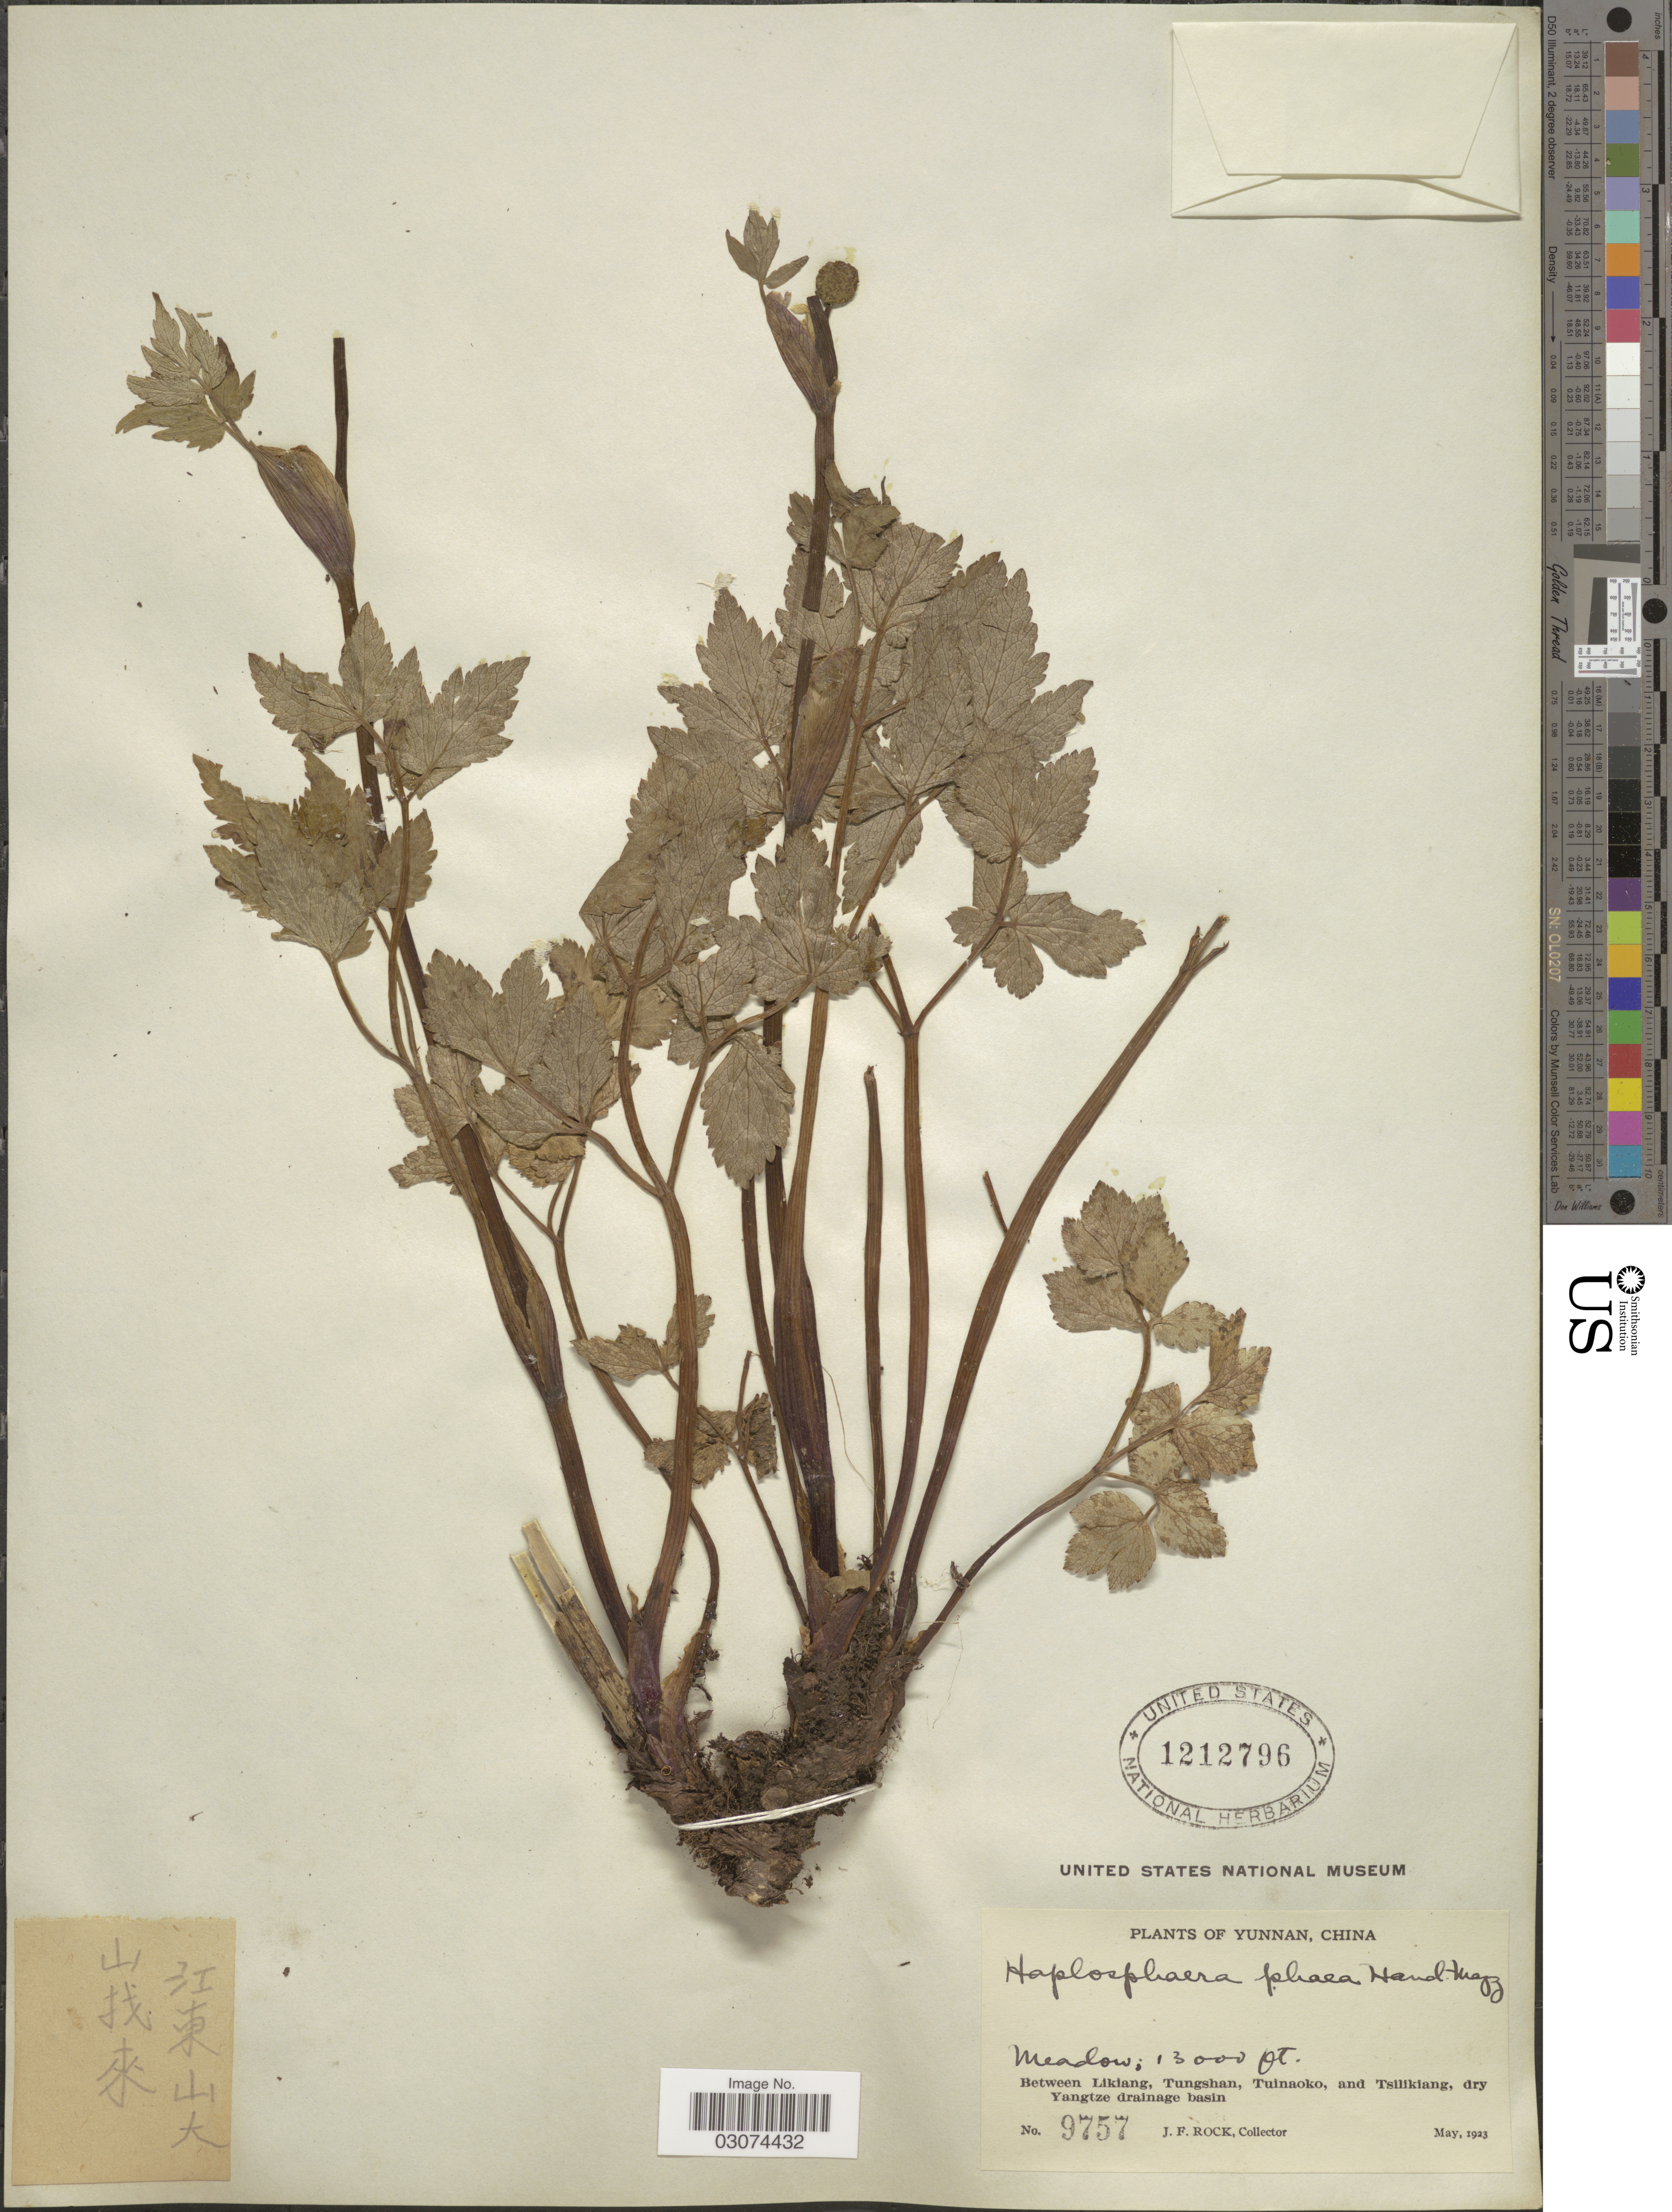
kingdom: Plantae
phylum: Tracheophyta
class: Magnoliopsida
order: Apiales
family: Apiaceae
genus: Haplosphaera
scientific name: Haplosphaera phaea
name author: Hand.-Mazz.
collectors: J. Rock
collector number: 9757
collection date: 1923-05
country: China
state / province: Yunnan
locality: Between Likiang, Tungshan, Tuinaoko, and Tsilikiang, dry Yangtze drainage basin.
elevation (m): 3962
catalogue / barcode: US 1212796